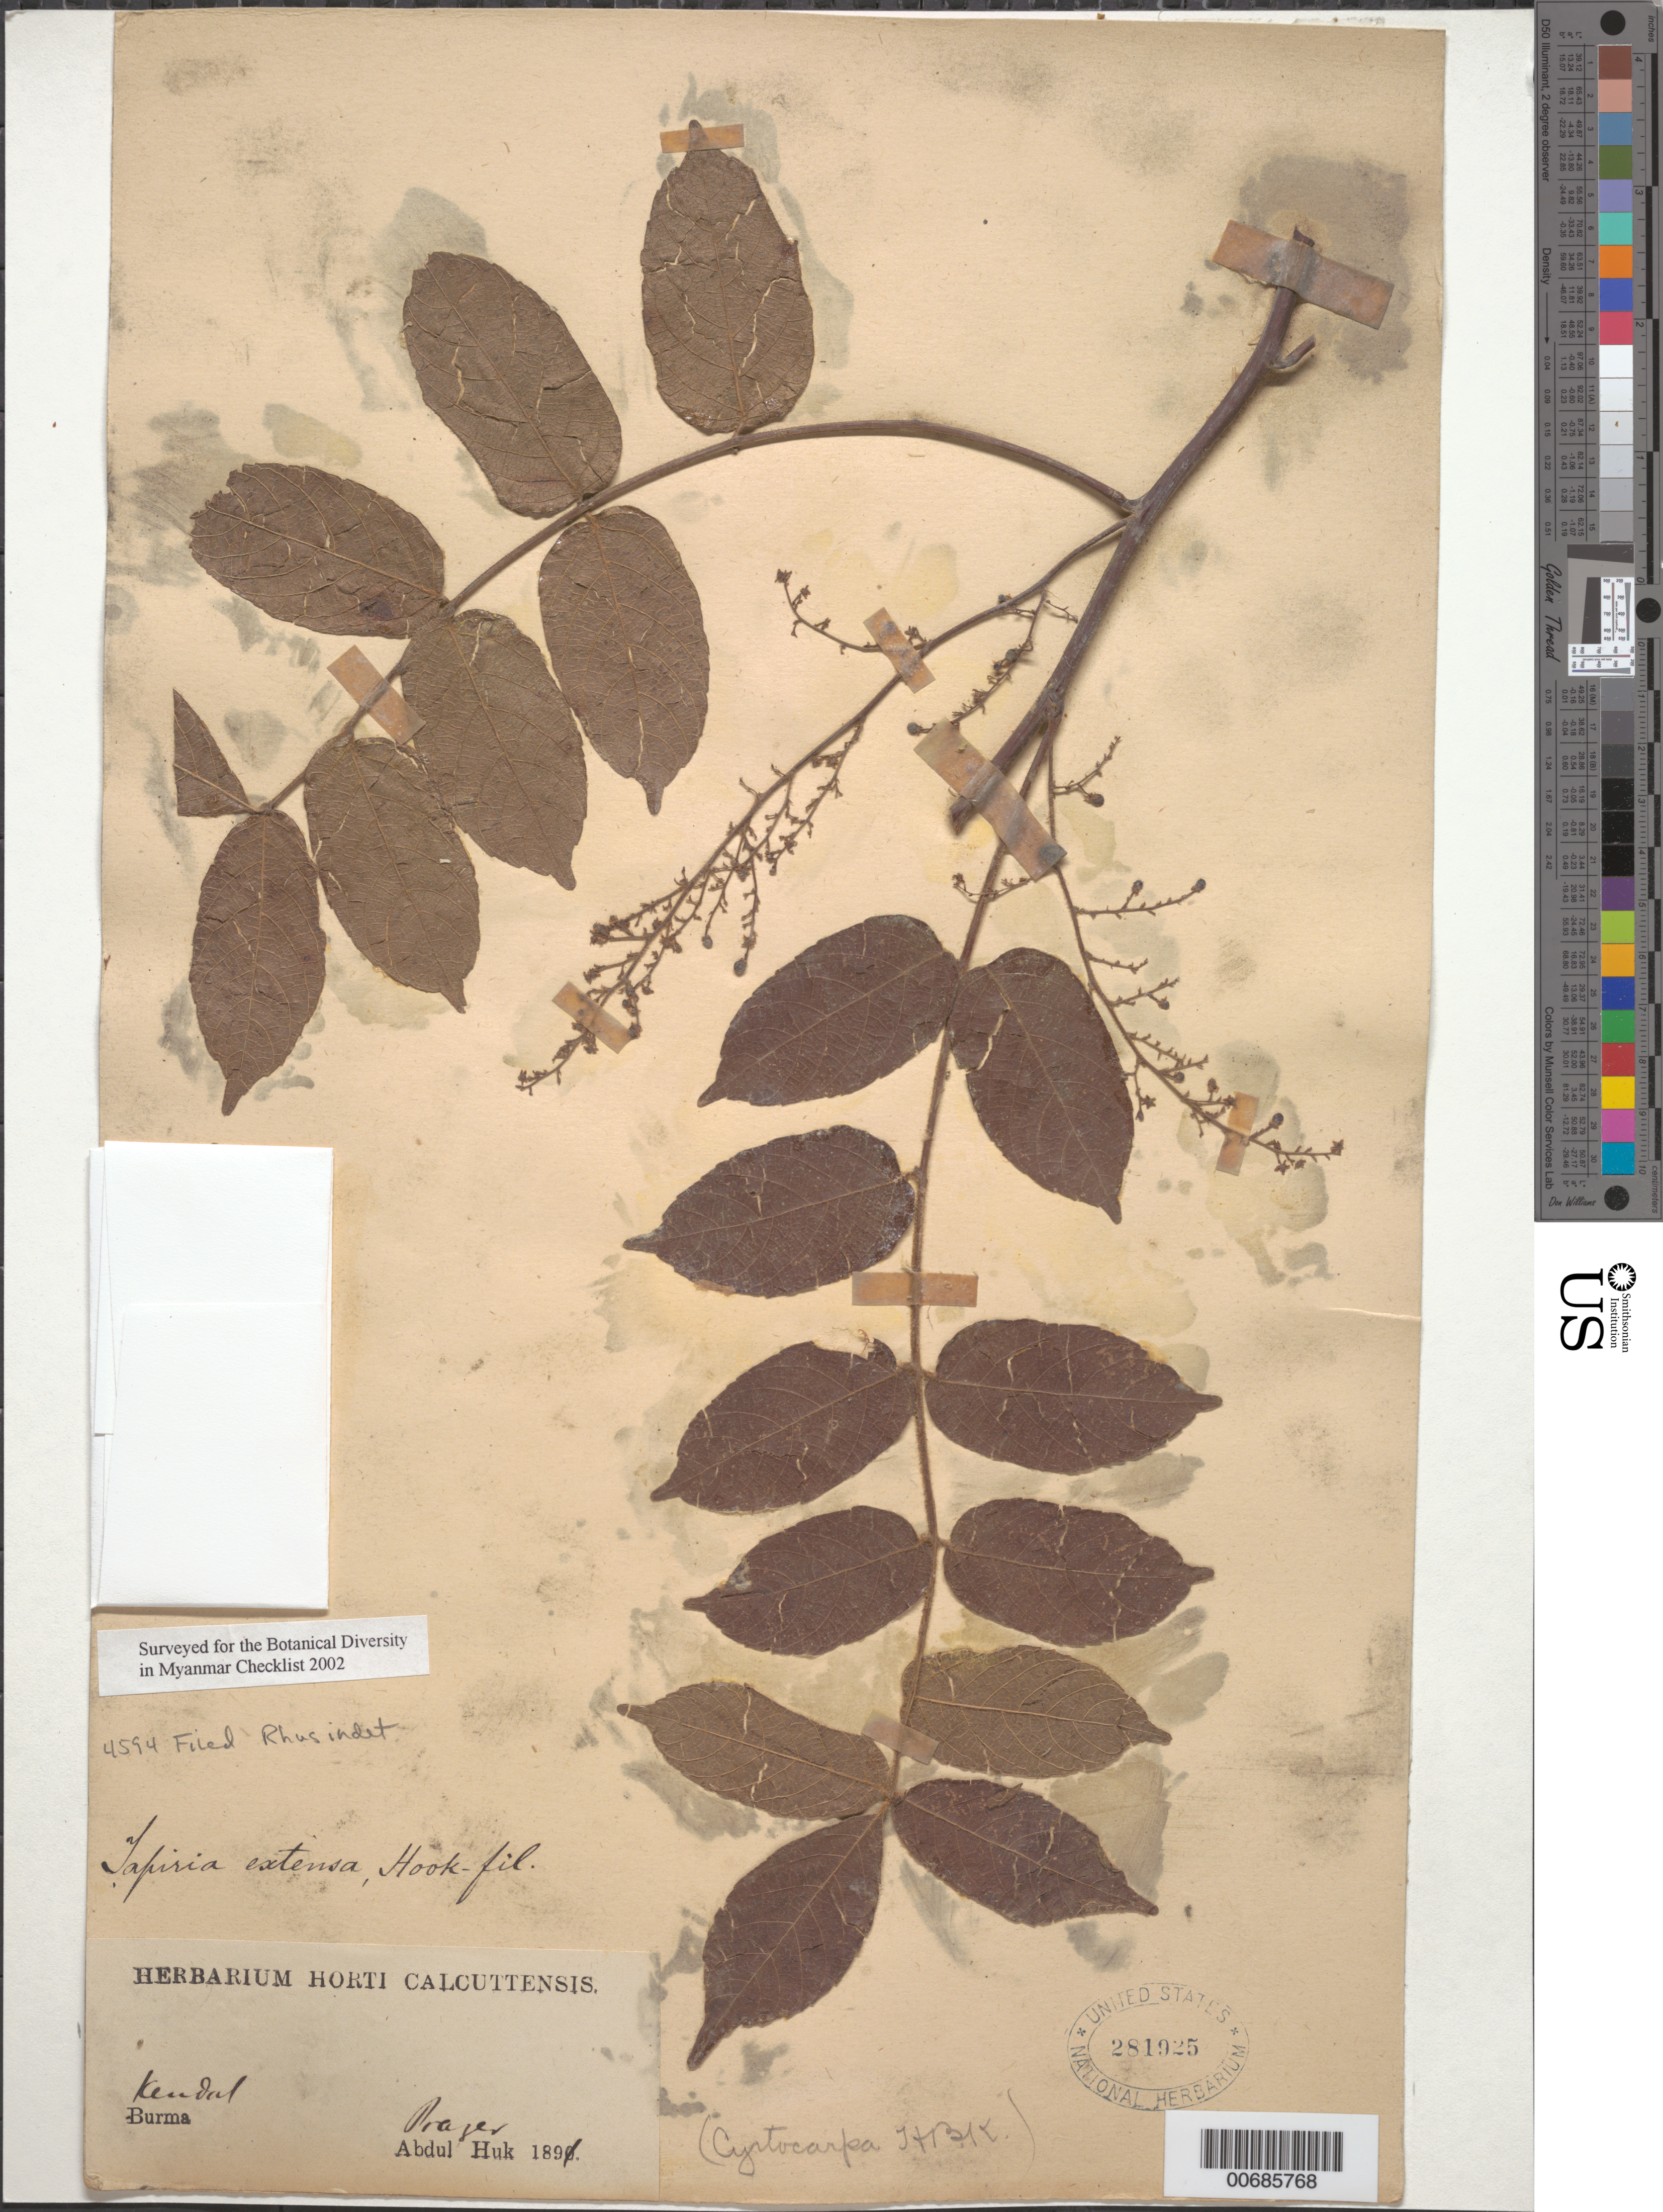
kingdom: Plantae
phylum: Tracheophyta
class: Magnoliopsida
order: Sapindales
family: Anacardiaceae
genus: Rhus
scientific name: Rhus sp.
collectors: A. Huk & J. Prazer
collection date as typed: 1891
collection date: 1891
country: Myanmar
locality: Kendal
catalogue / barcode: US 281925